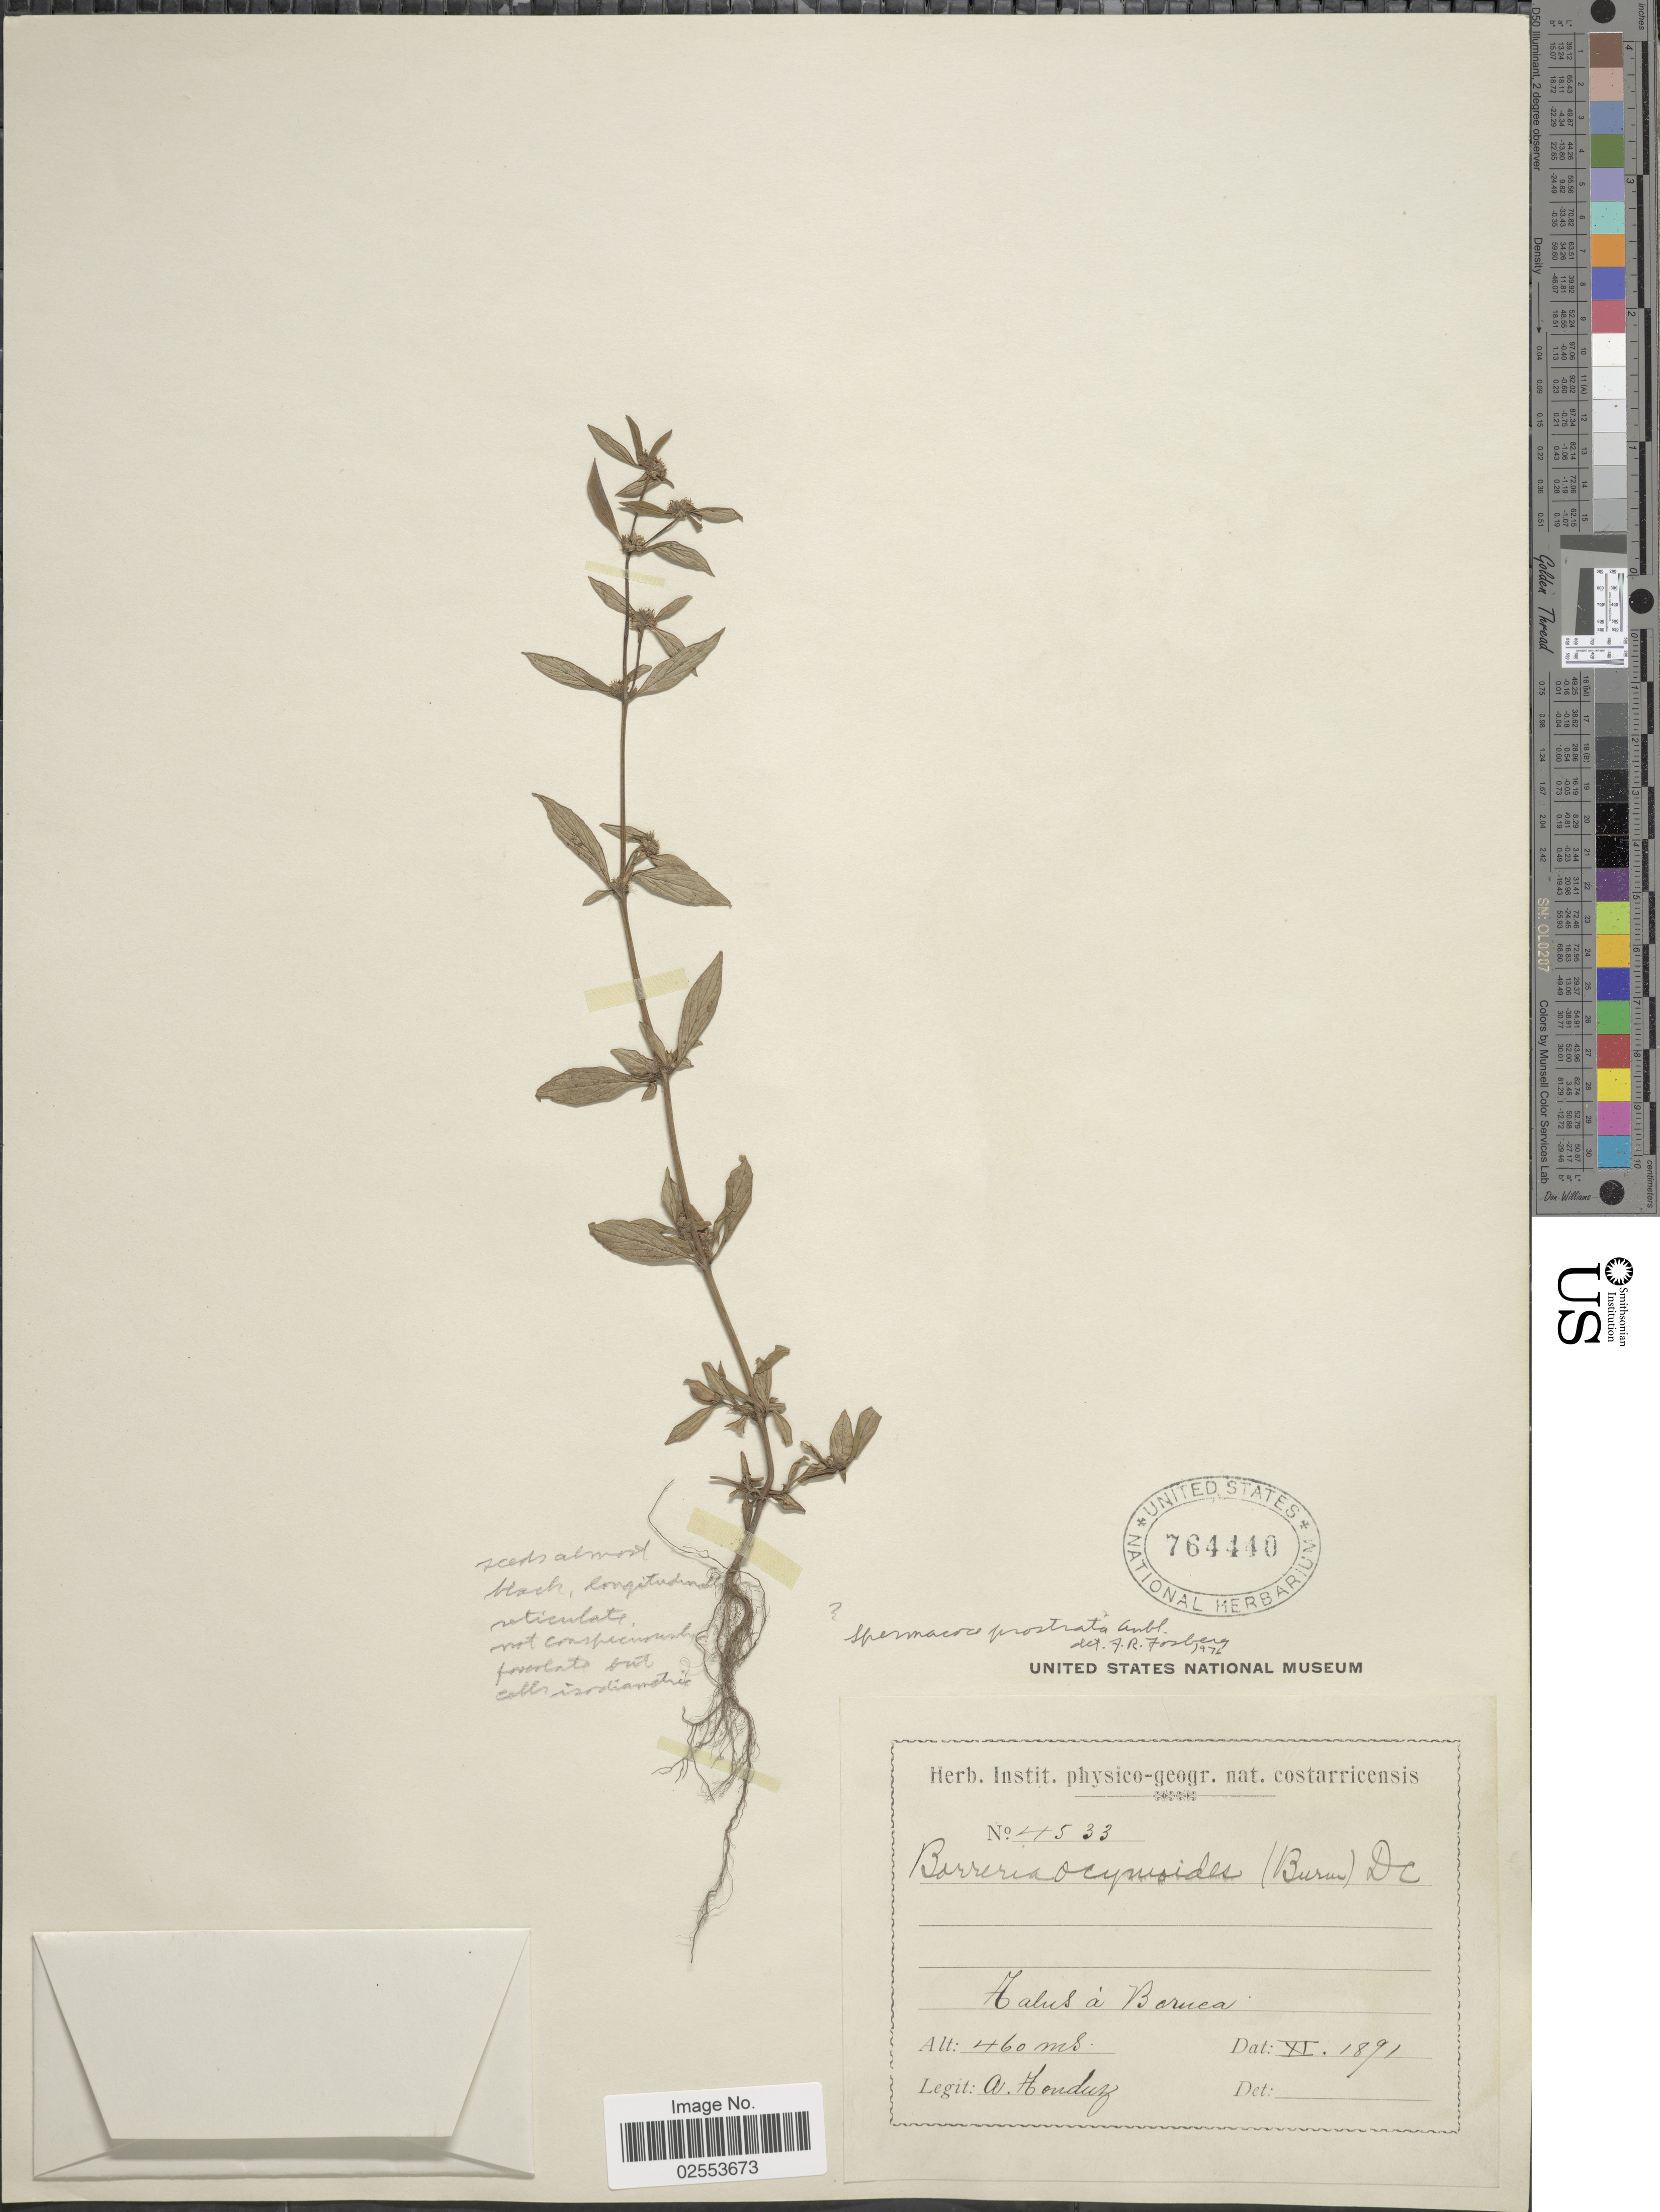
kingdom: Plantae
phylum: Tracheophyta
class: Magnoliopsida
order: Gentianales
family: Rubiaceae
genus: Spermacoce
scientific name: Spermacoce prostrata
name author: Aubl.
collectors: A. Tonduz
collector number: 4533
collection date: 1891-11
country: Costa Rica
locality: Talus à Boruca.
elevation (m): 460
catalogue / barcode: US 764440